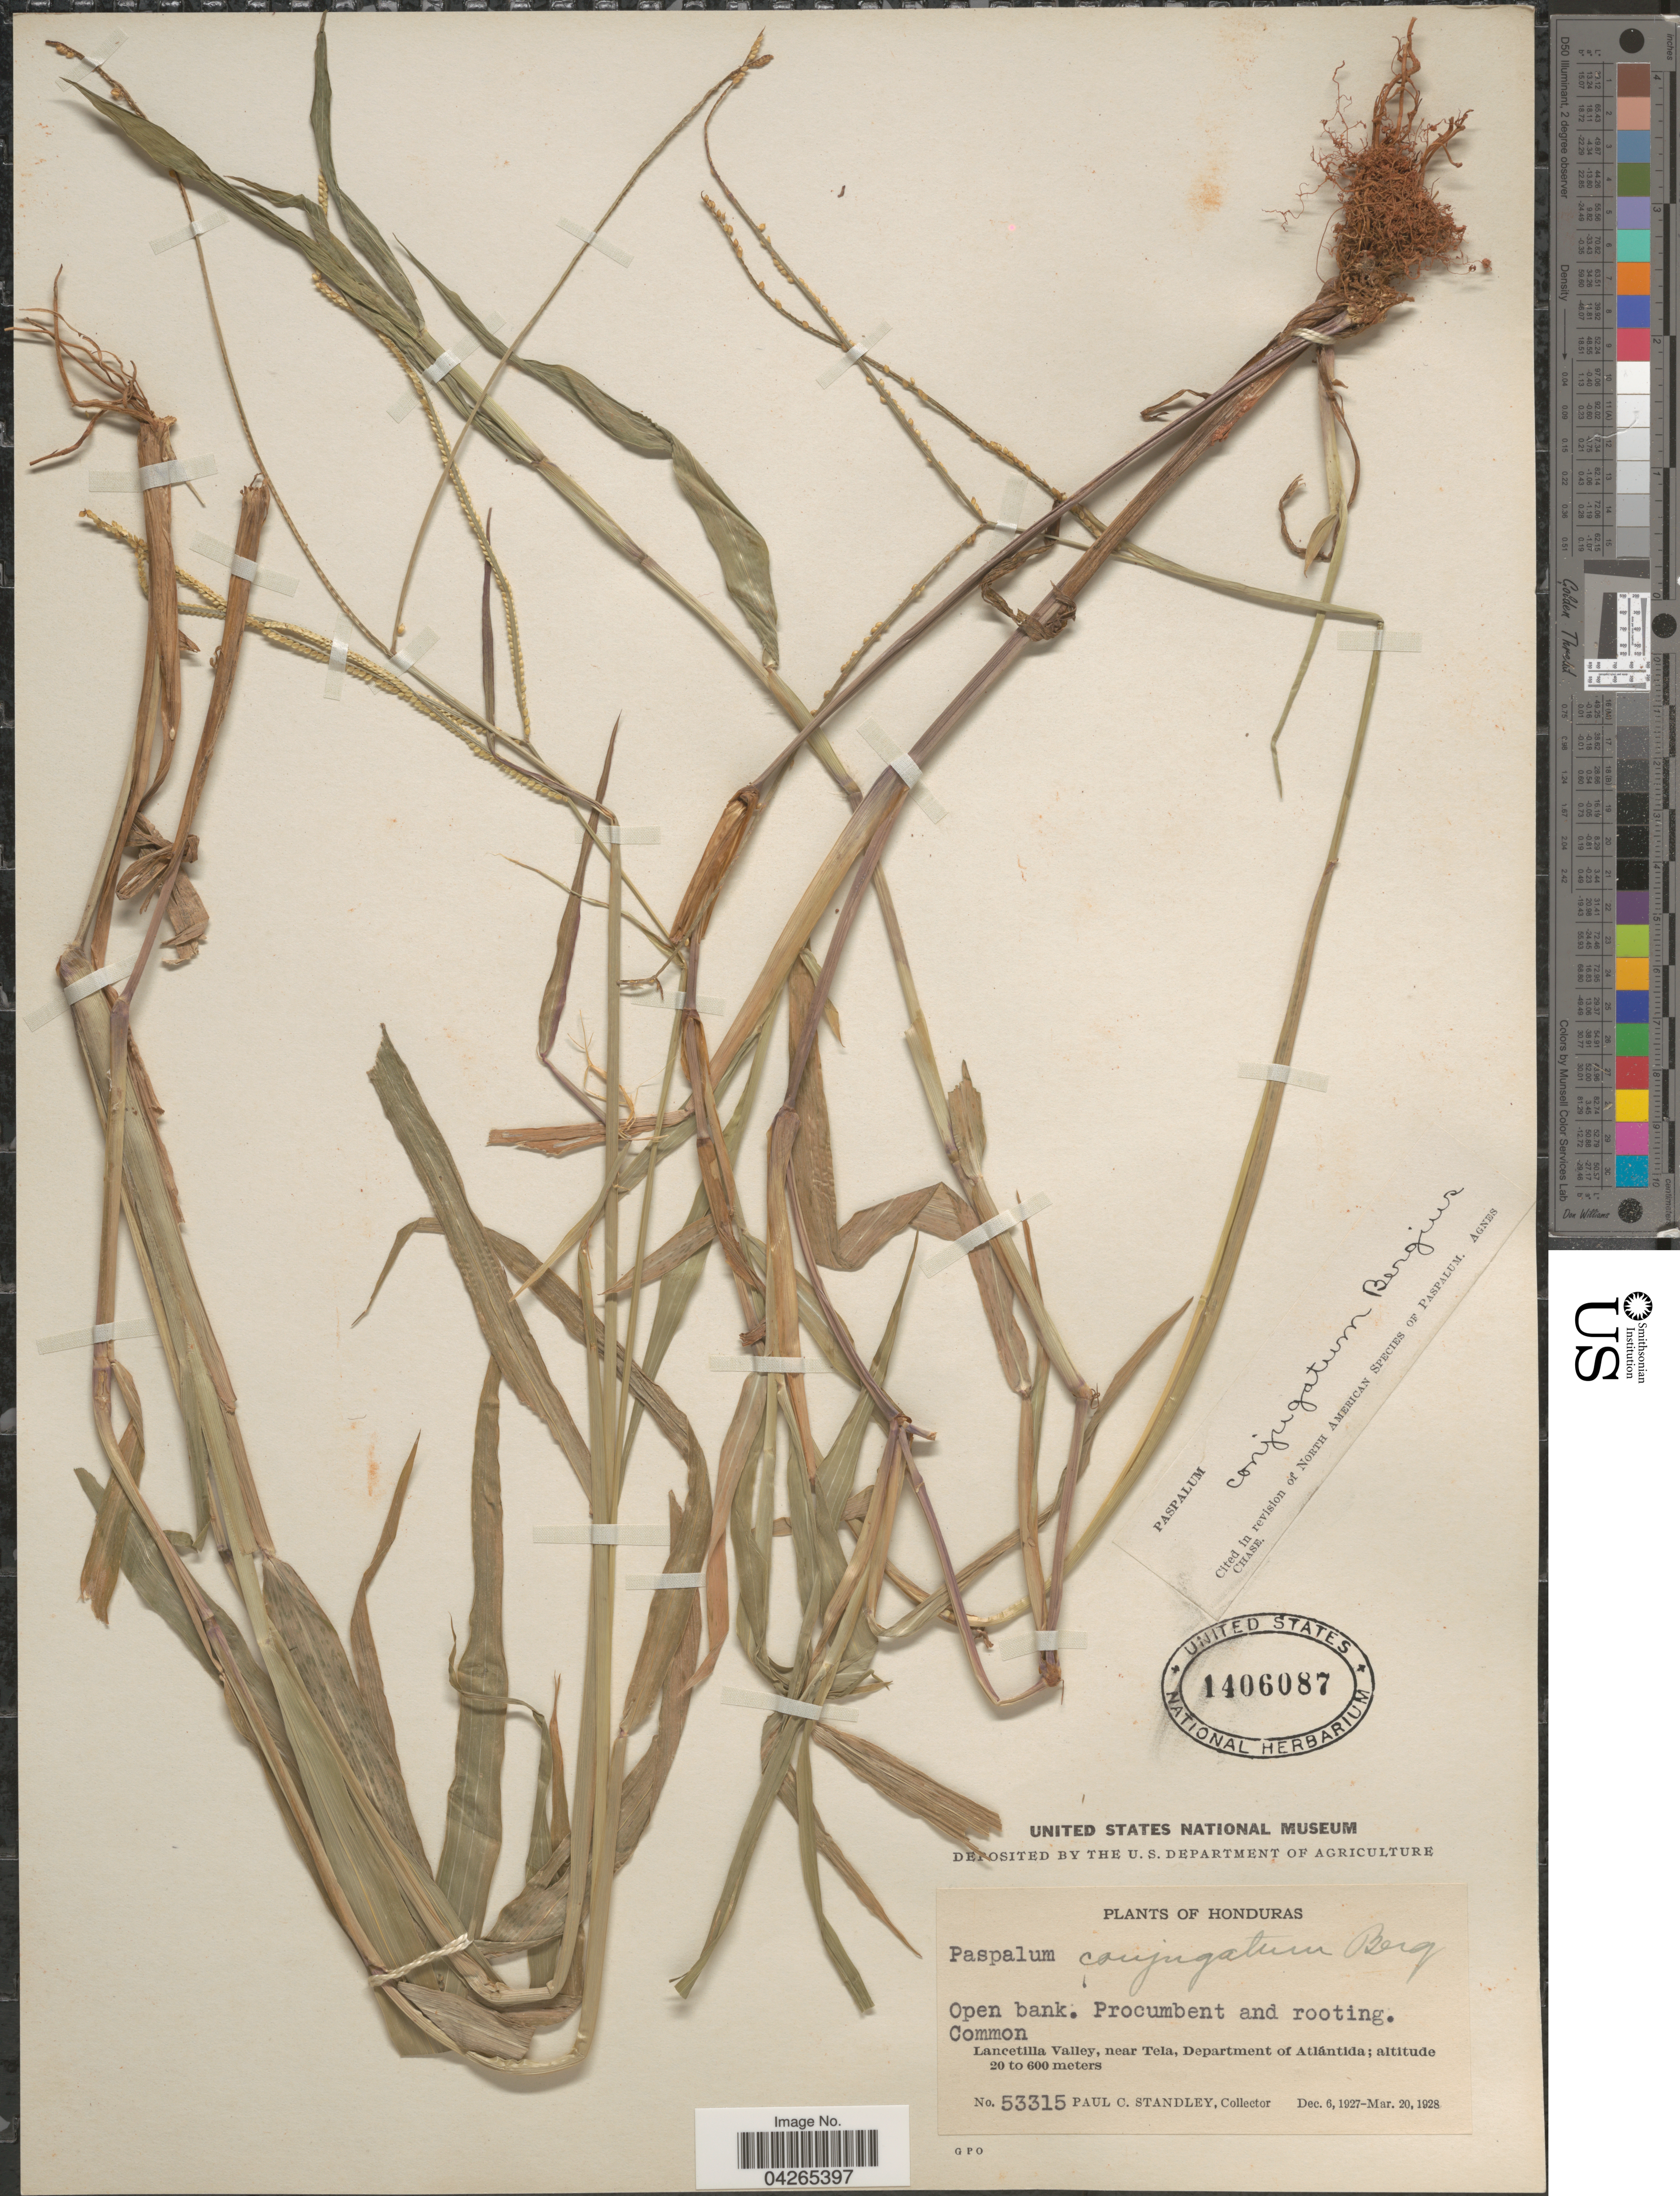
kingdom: Plantae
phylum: Tracheophyta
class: Liliopsida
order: Poales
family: Poaceae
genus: Paspalum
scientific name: Paspalum conjugatum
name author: P.J. Bergius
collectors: P. C. Standley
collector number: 53315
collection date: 1927-12-06/1928-03-20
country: Honduras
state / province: Atlantida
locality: Lancetilla Valley, near Tela, Department of Atlántida.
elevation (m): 20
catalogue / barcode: US 1406087